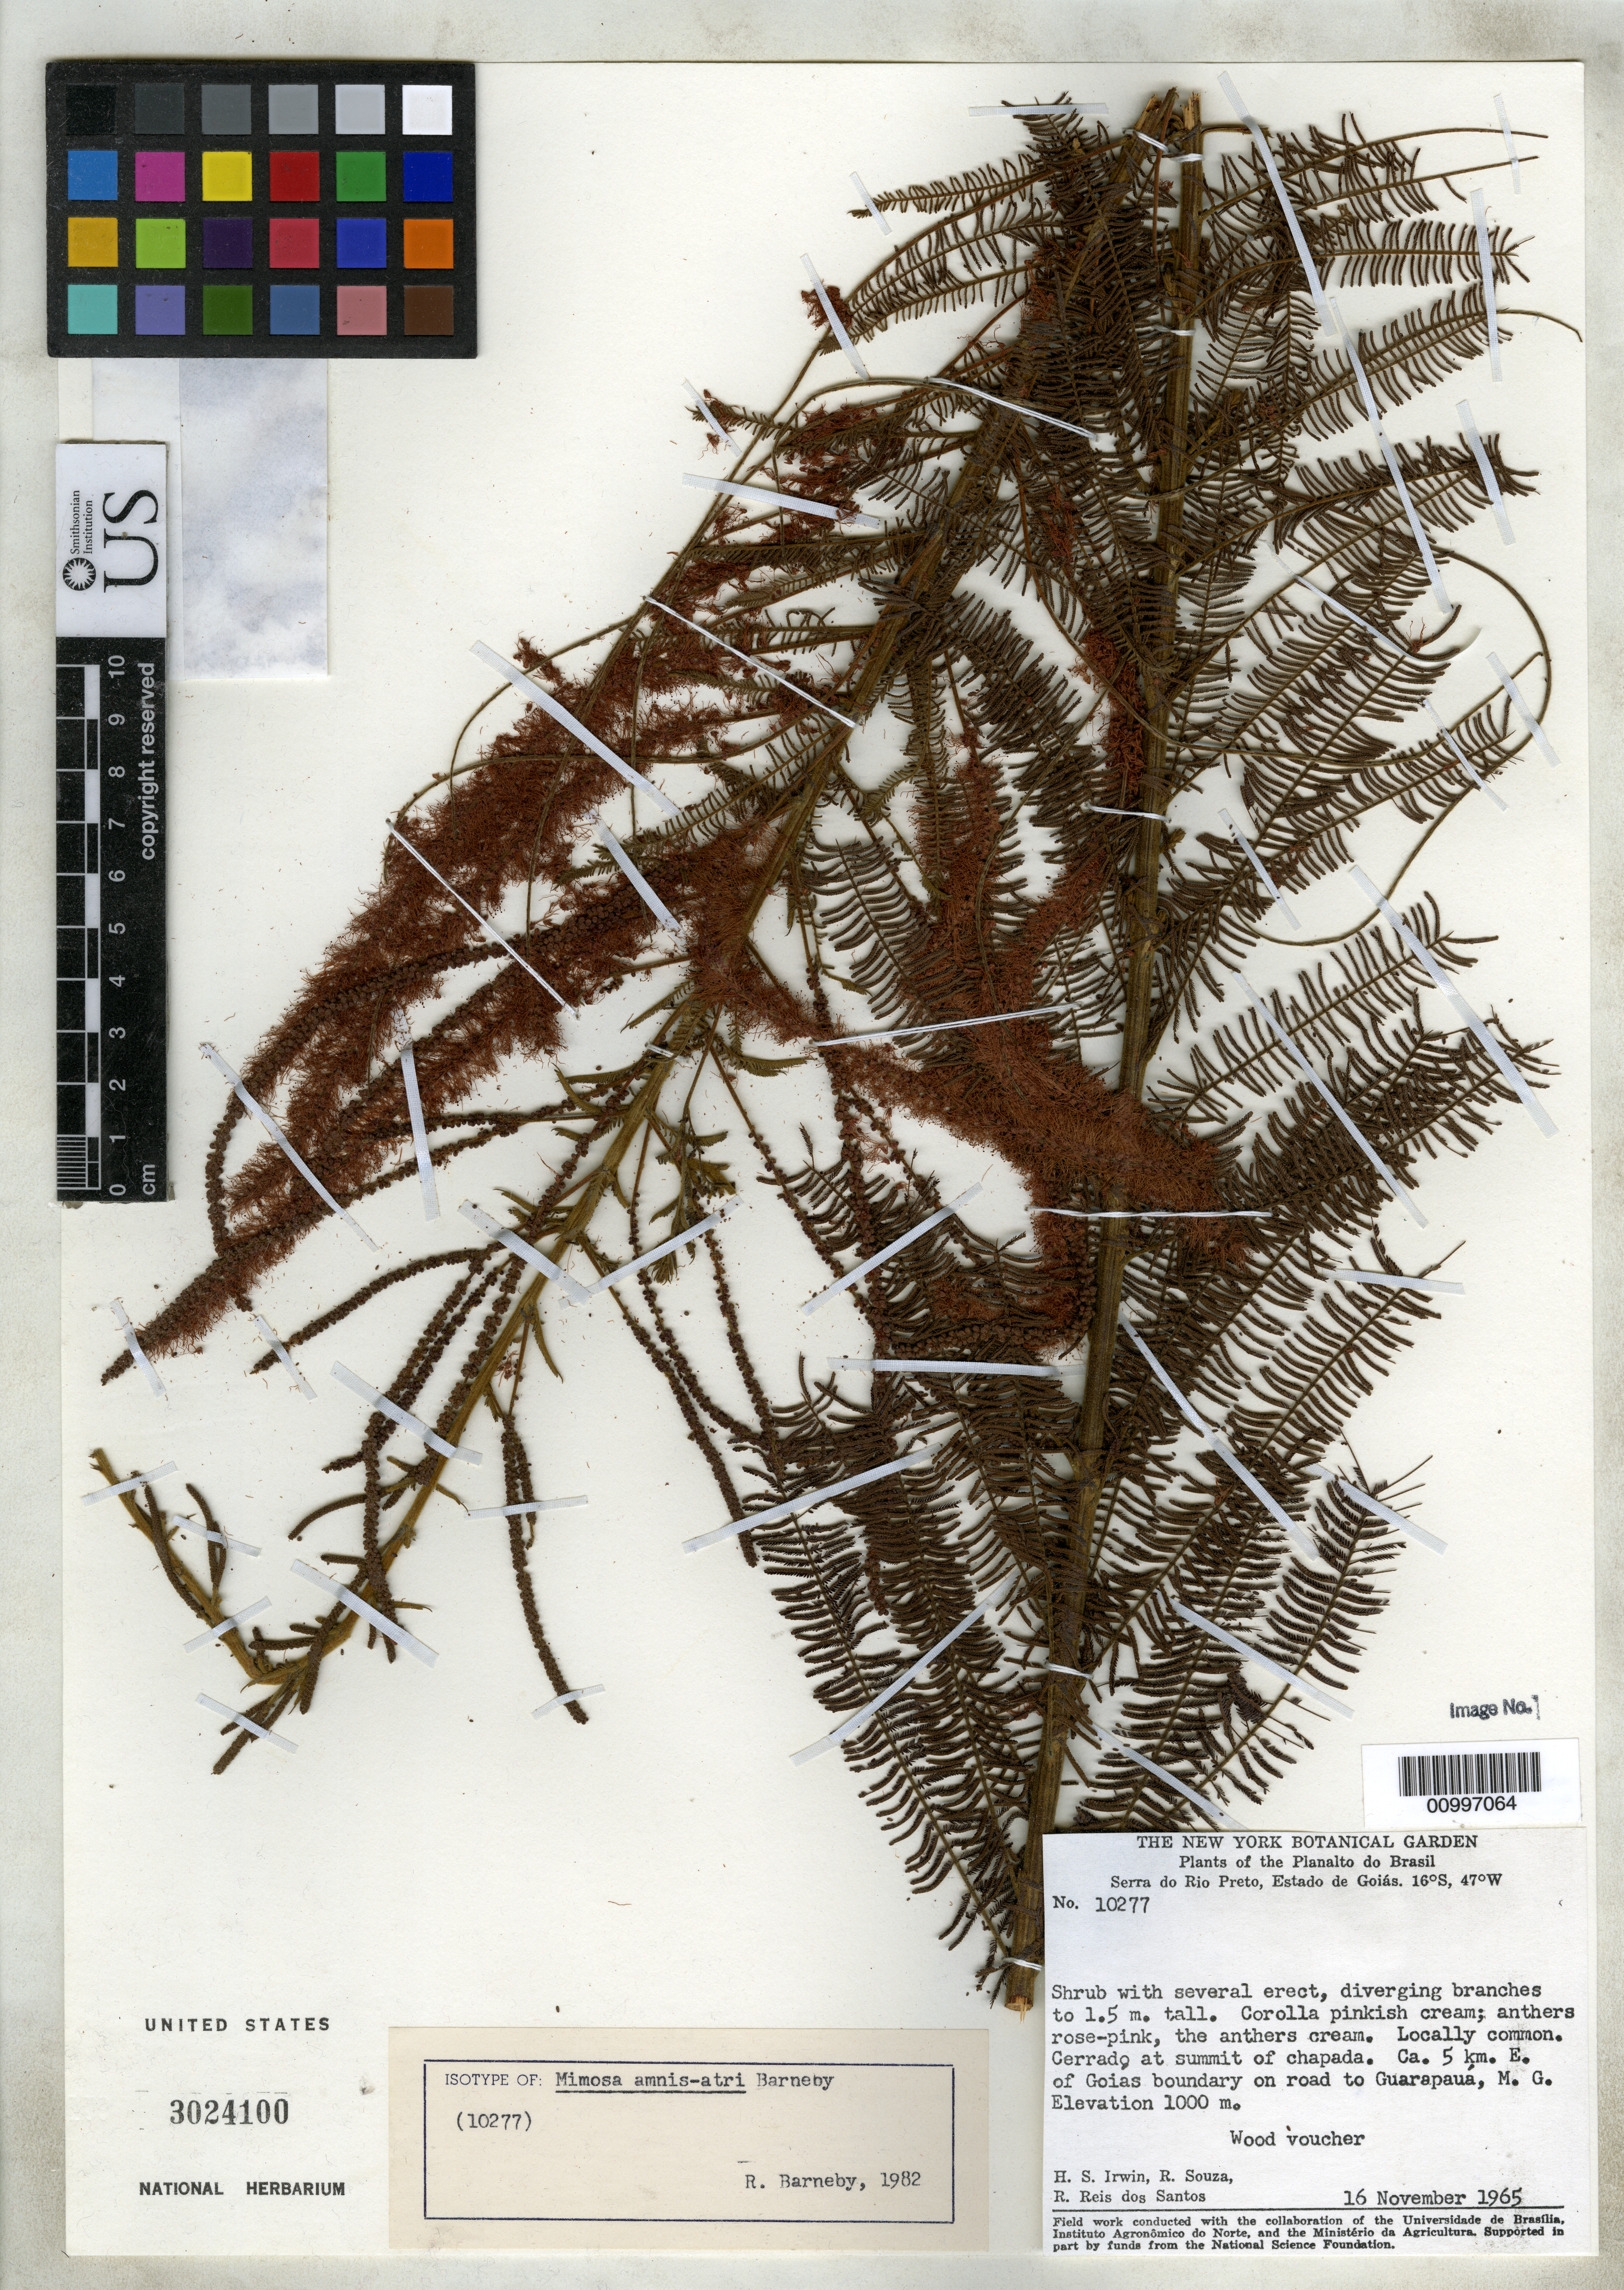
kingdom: Plantae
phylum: Tracheophyta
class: Magnoliopsida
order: Fabales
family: Fabaceae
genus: Mimosa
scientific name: Mimosa amnis-atri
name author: Barneby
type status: Isotype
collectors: H. Irwin, R. Souza & R. G. P. Santos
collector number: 10277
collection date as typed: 16 Nov 1965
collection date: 1965-11-16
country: Brazil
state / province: Goiás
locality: Serra do Rio Preto. Cerrado at summit of chapada. Ca. 5 km. E. of Goias boundary on road to Guarapaua, M.G..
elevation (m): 1000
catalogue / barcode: US 3024100